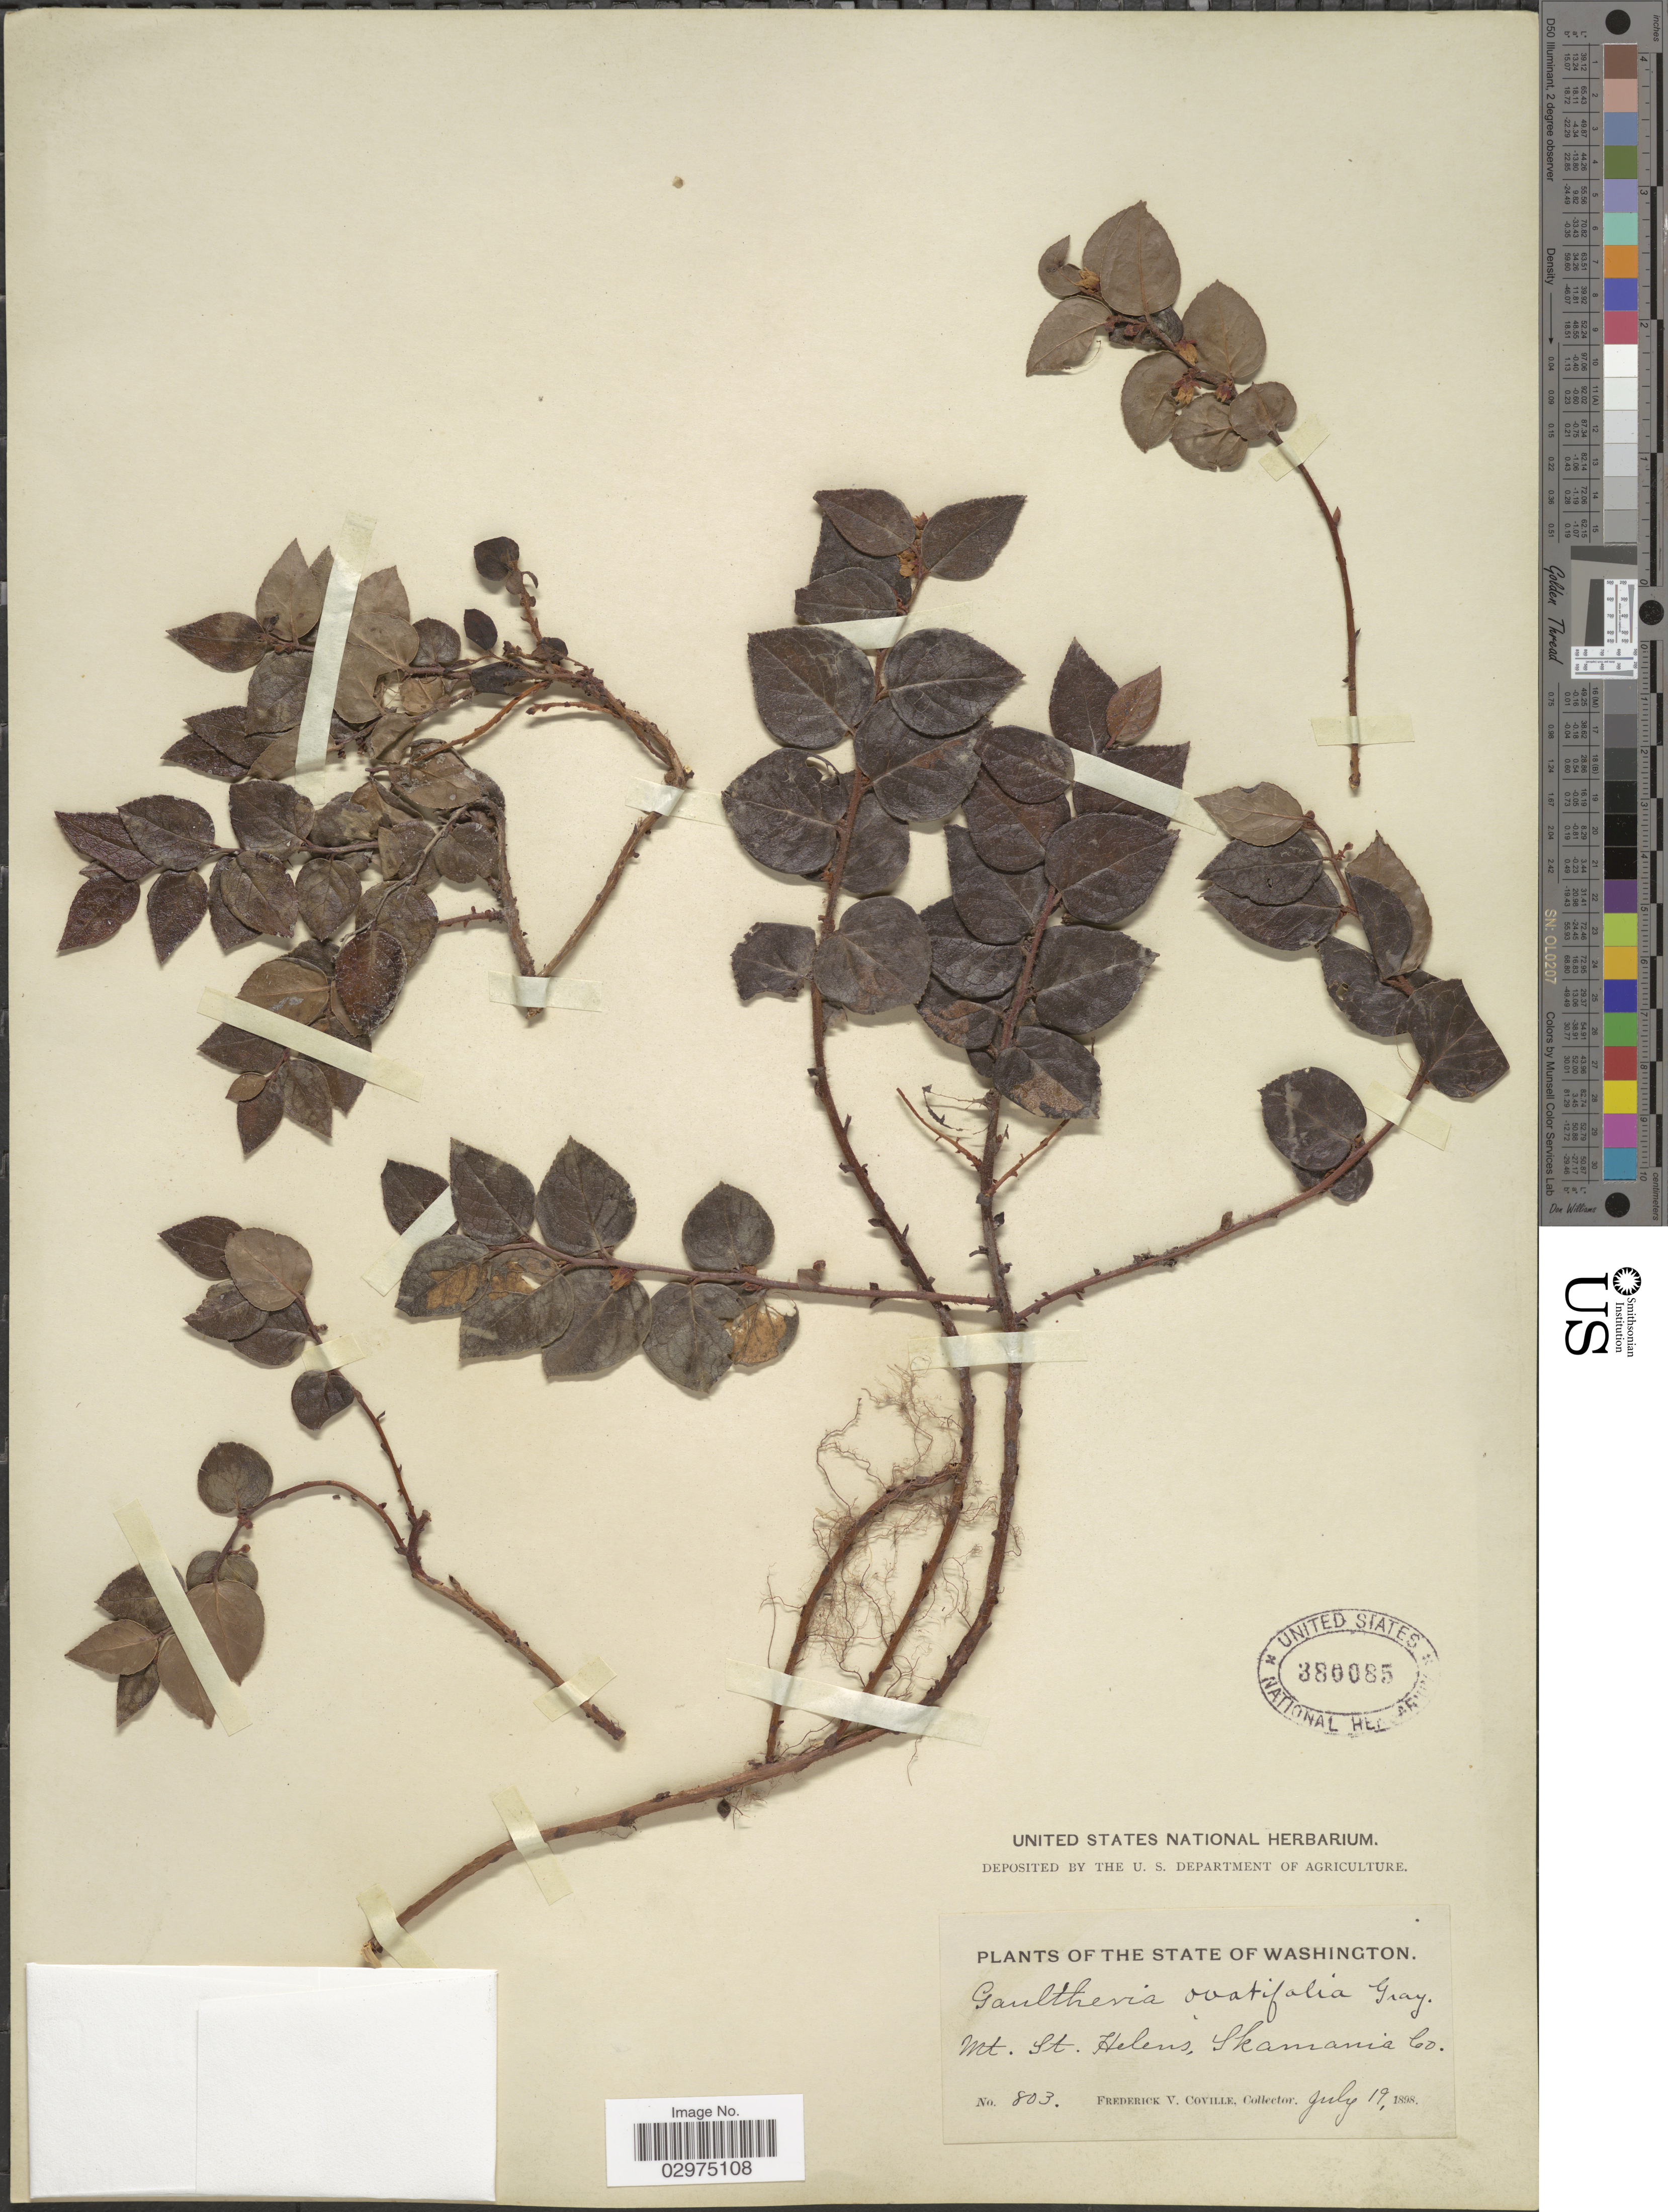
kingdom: Plantae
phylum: Tracheophyta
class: Magnoliopsida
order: Ericales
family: Ericaceae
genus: Gaultheria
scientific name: Gaultheria ovatifolia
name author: A. Gray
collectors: F. V. Coville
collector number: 803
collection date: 1898-07-19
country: United States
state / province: Washington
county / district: Skamania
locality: Mt. St. Helens, Skamania Co.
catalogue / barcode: US 380085